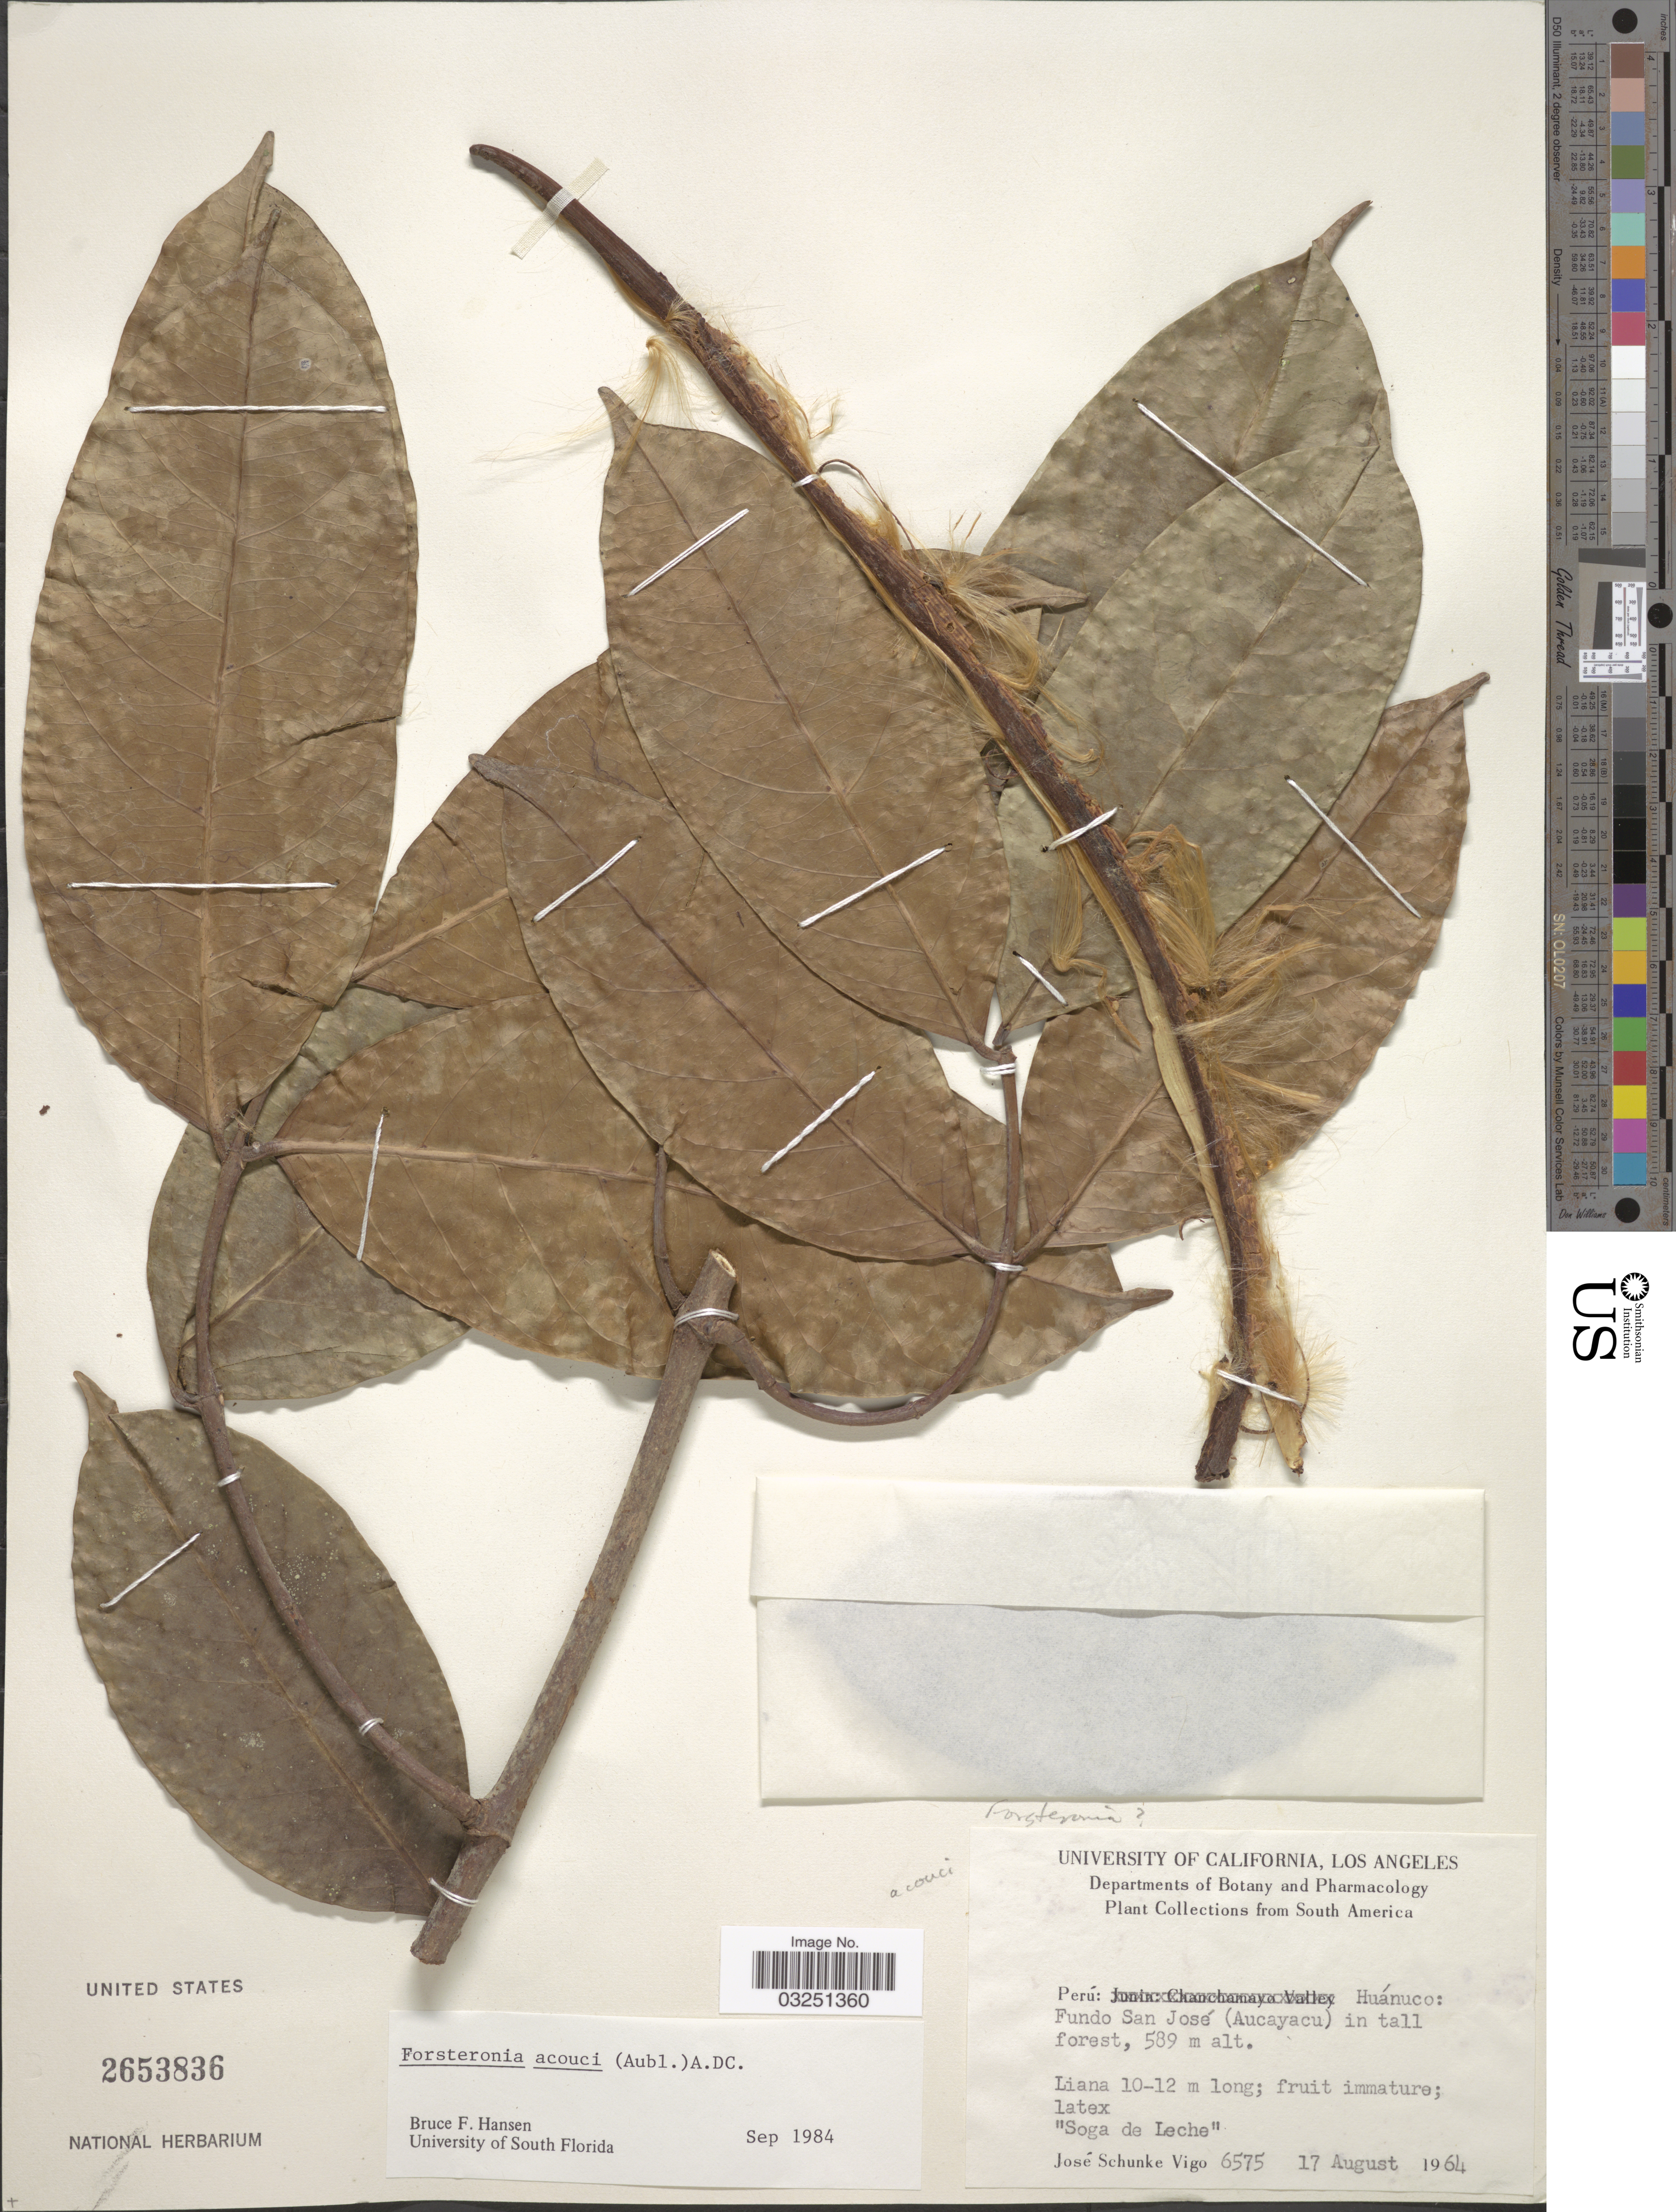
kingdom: Plantae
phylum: Tracheophyta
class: Magnoliopsida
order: Gentianales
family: Apocynaceae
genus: Forsteronia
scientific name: Forsteronia acouci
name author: (Aubl.) A. DC.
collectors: J. Schunke Vigo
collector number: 6575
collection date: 1964-08-17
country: Peru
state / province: Huánuco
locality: Fundo San José (Aucayacu) in tall forest.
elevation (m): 589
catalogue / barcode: US 2653836